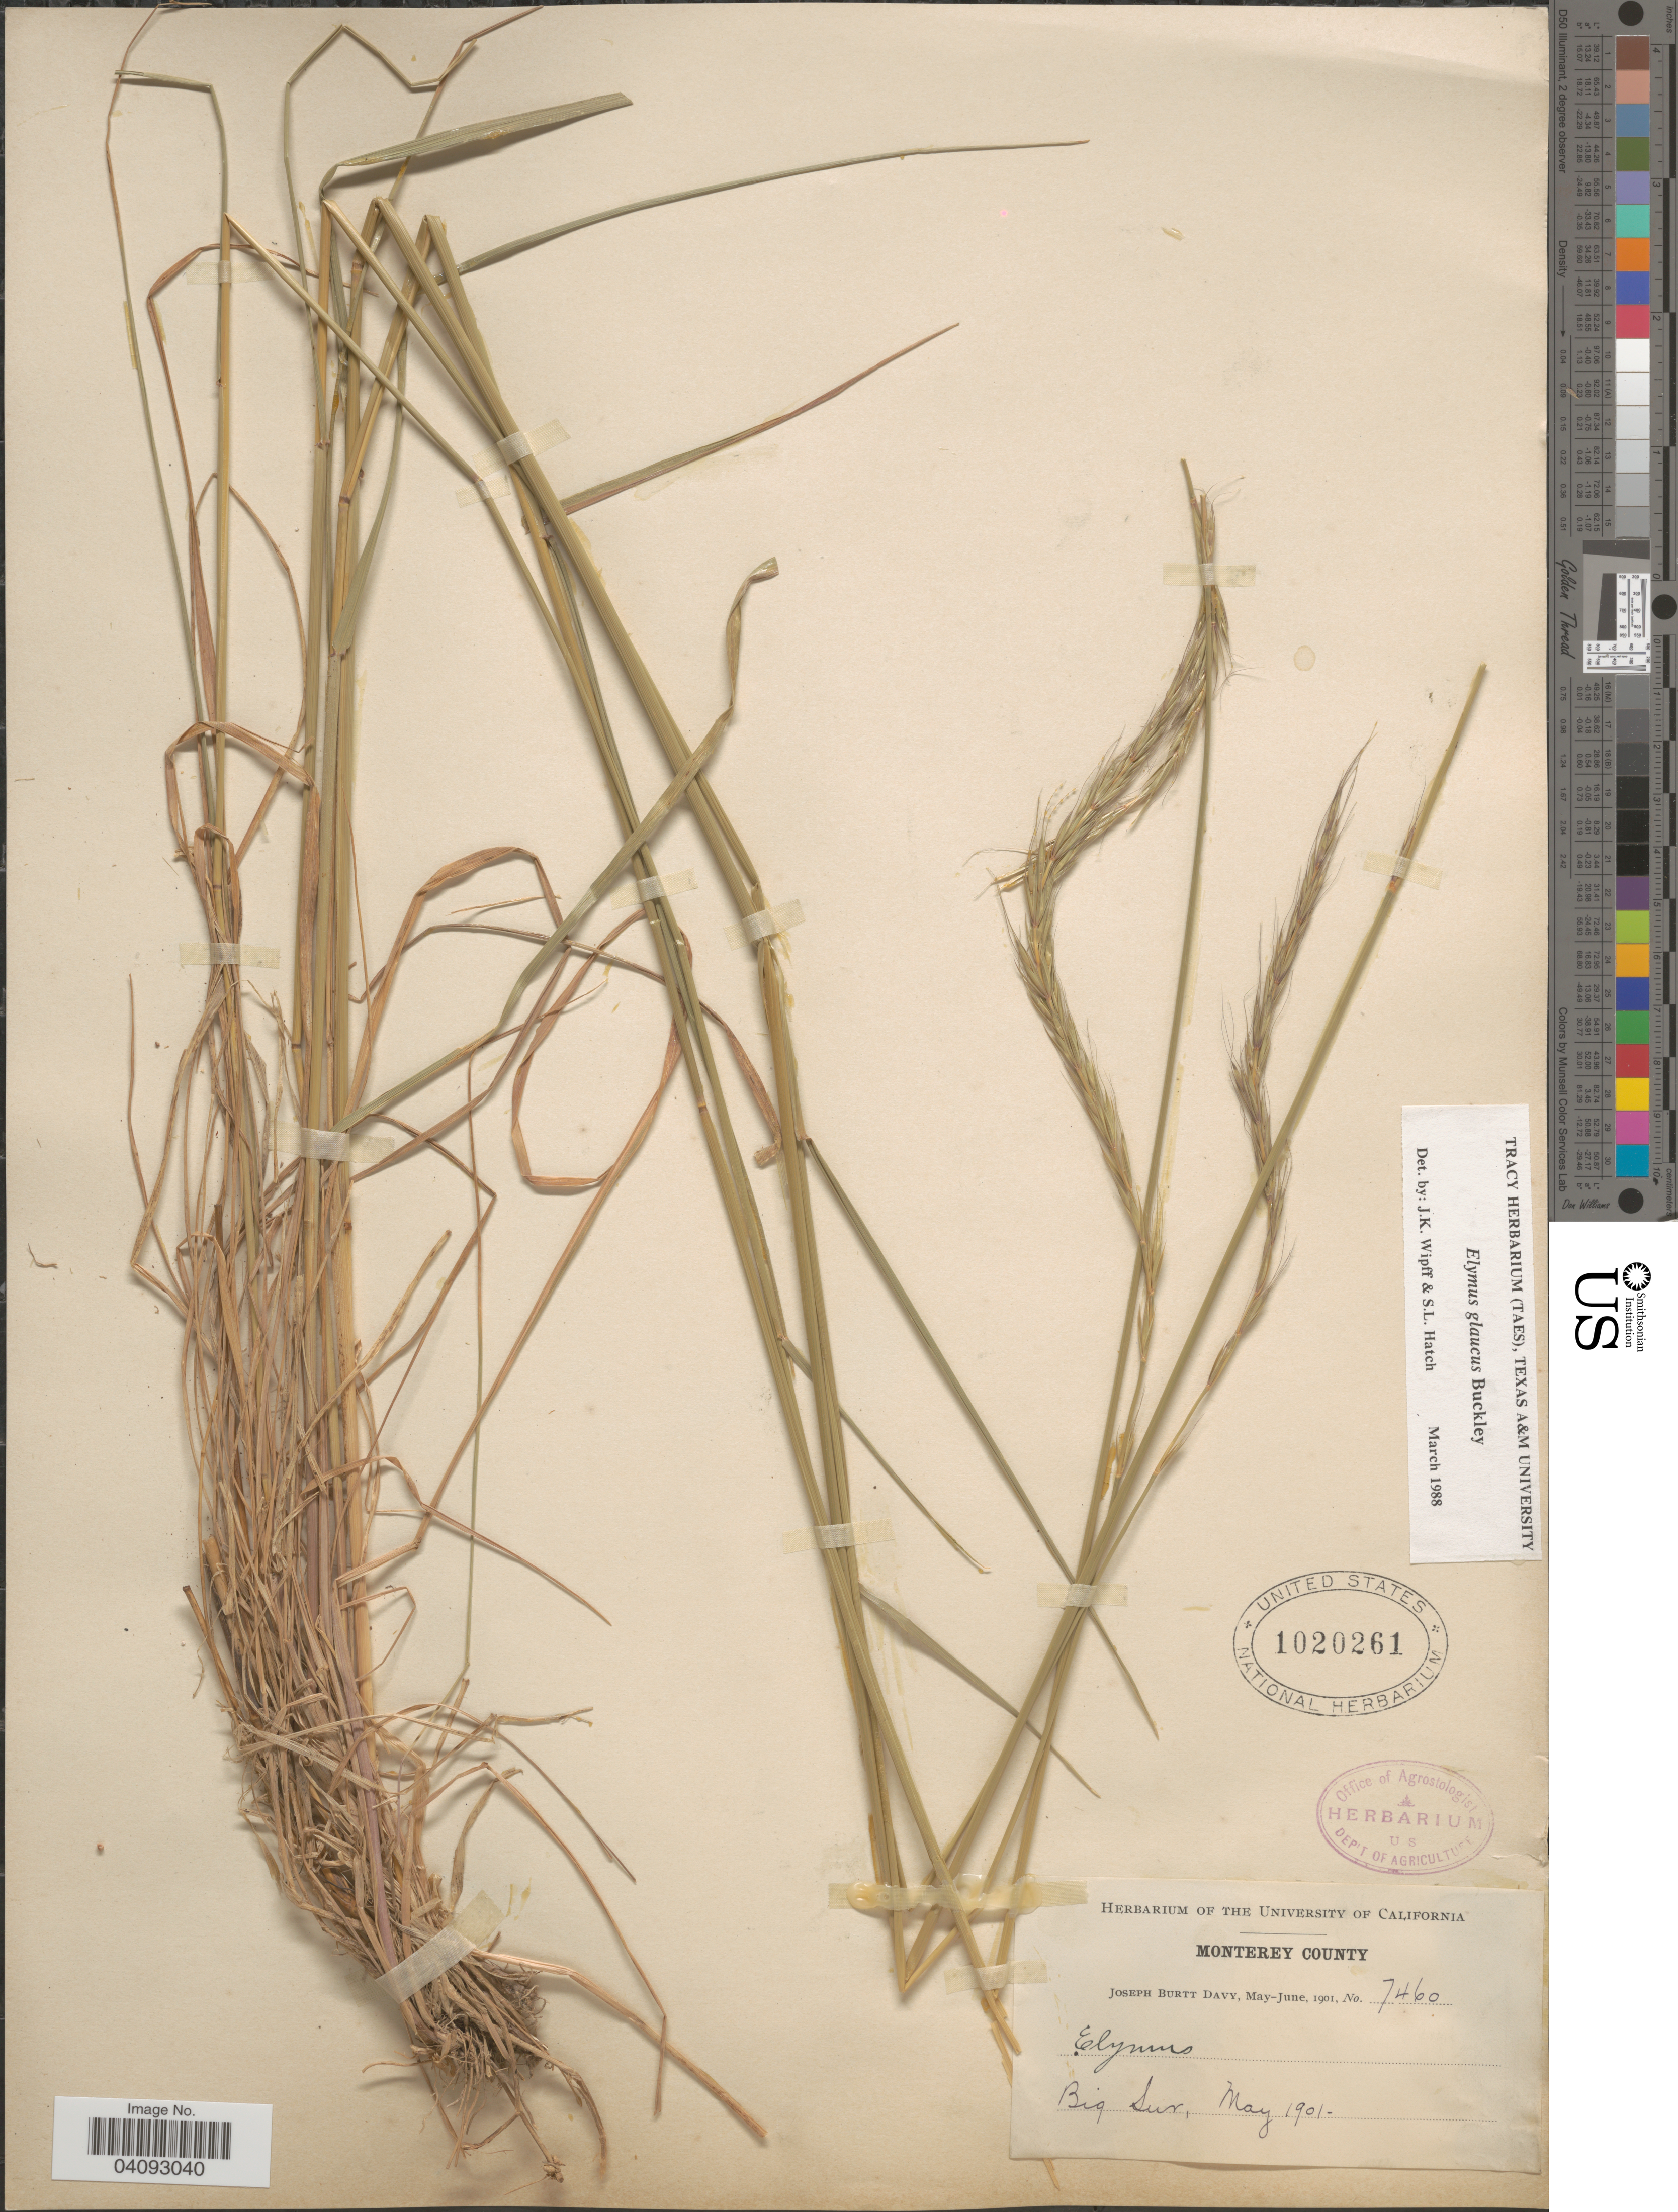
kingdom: Plantae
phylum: Tracheophyta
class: Liliopsida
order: Poales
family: Poaceae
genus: Elymus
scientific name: Elymus glaucus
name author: Buckley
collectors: J. Burtt Davy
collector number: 7460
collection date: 1901-05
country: United States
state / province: California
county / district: Monterey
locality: Monterey County. Big Sur.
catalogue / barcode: US 1020261